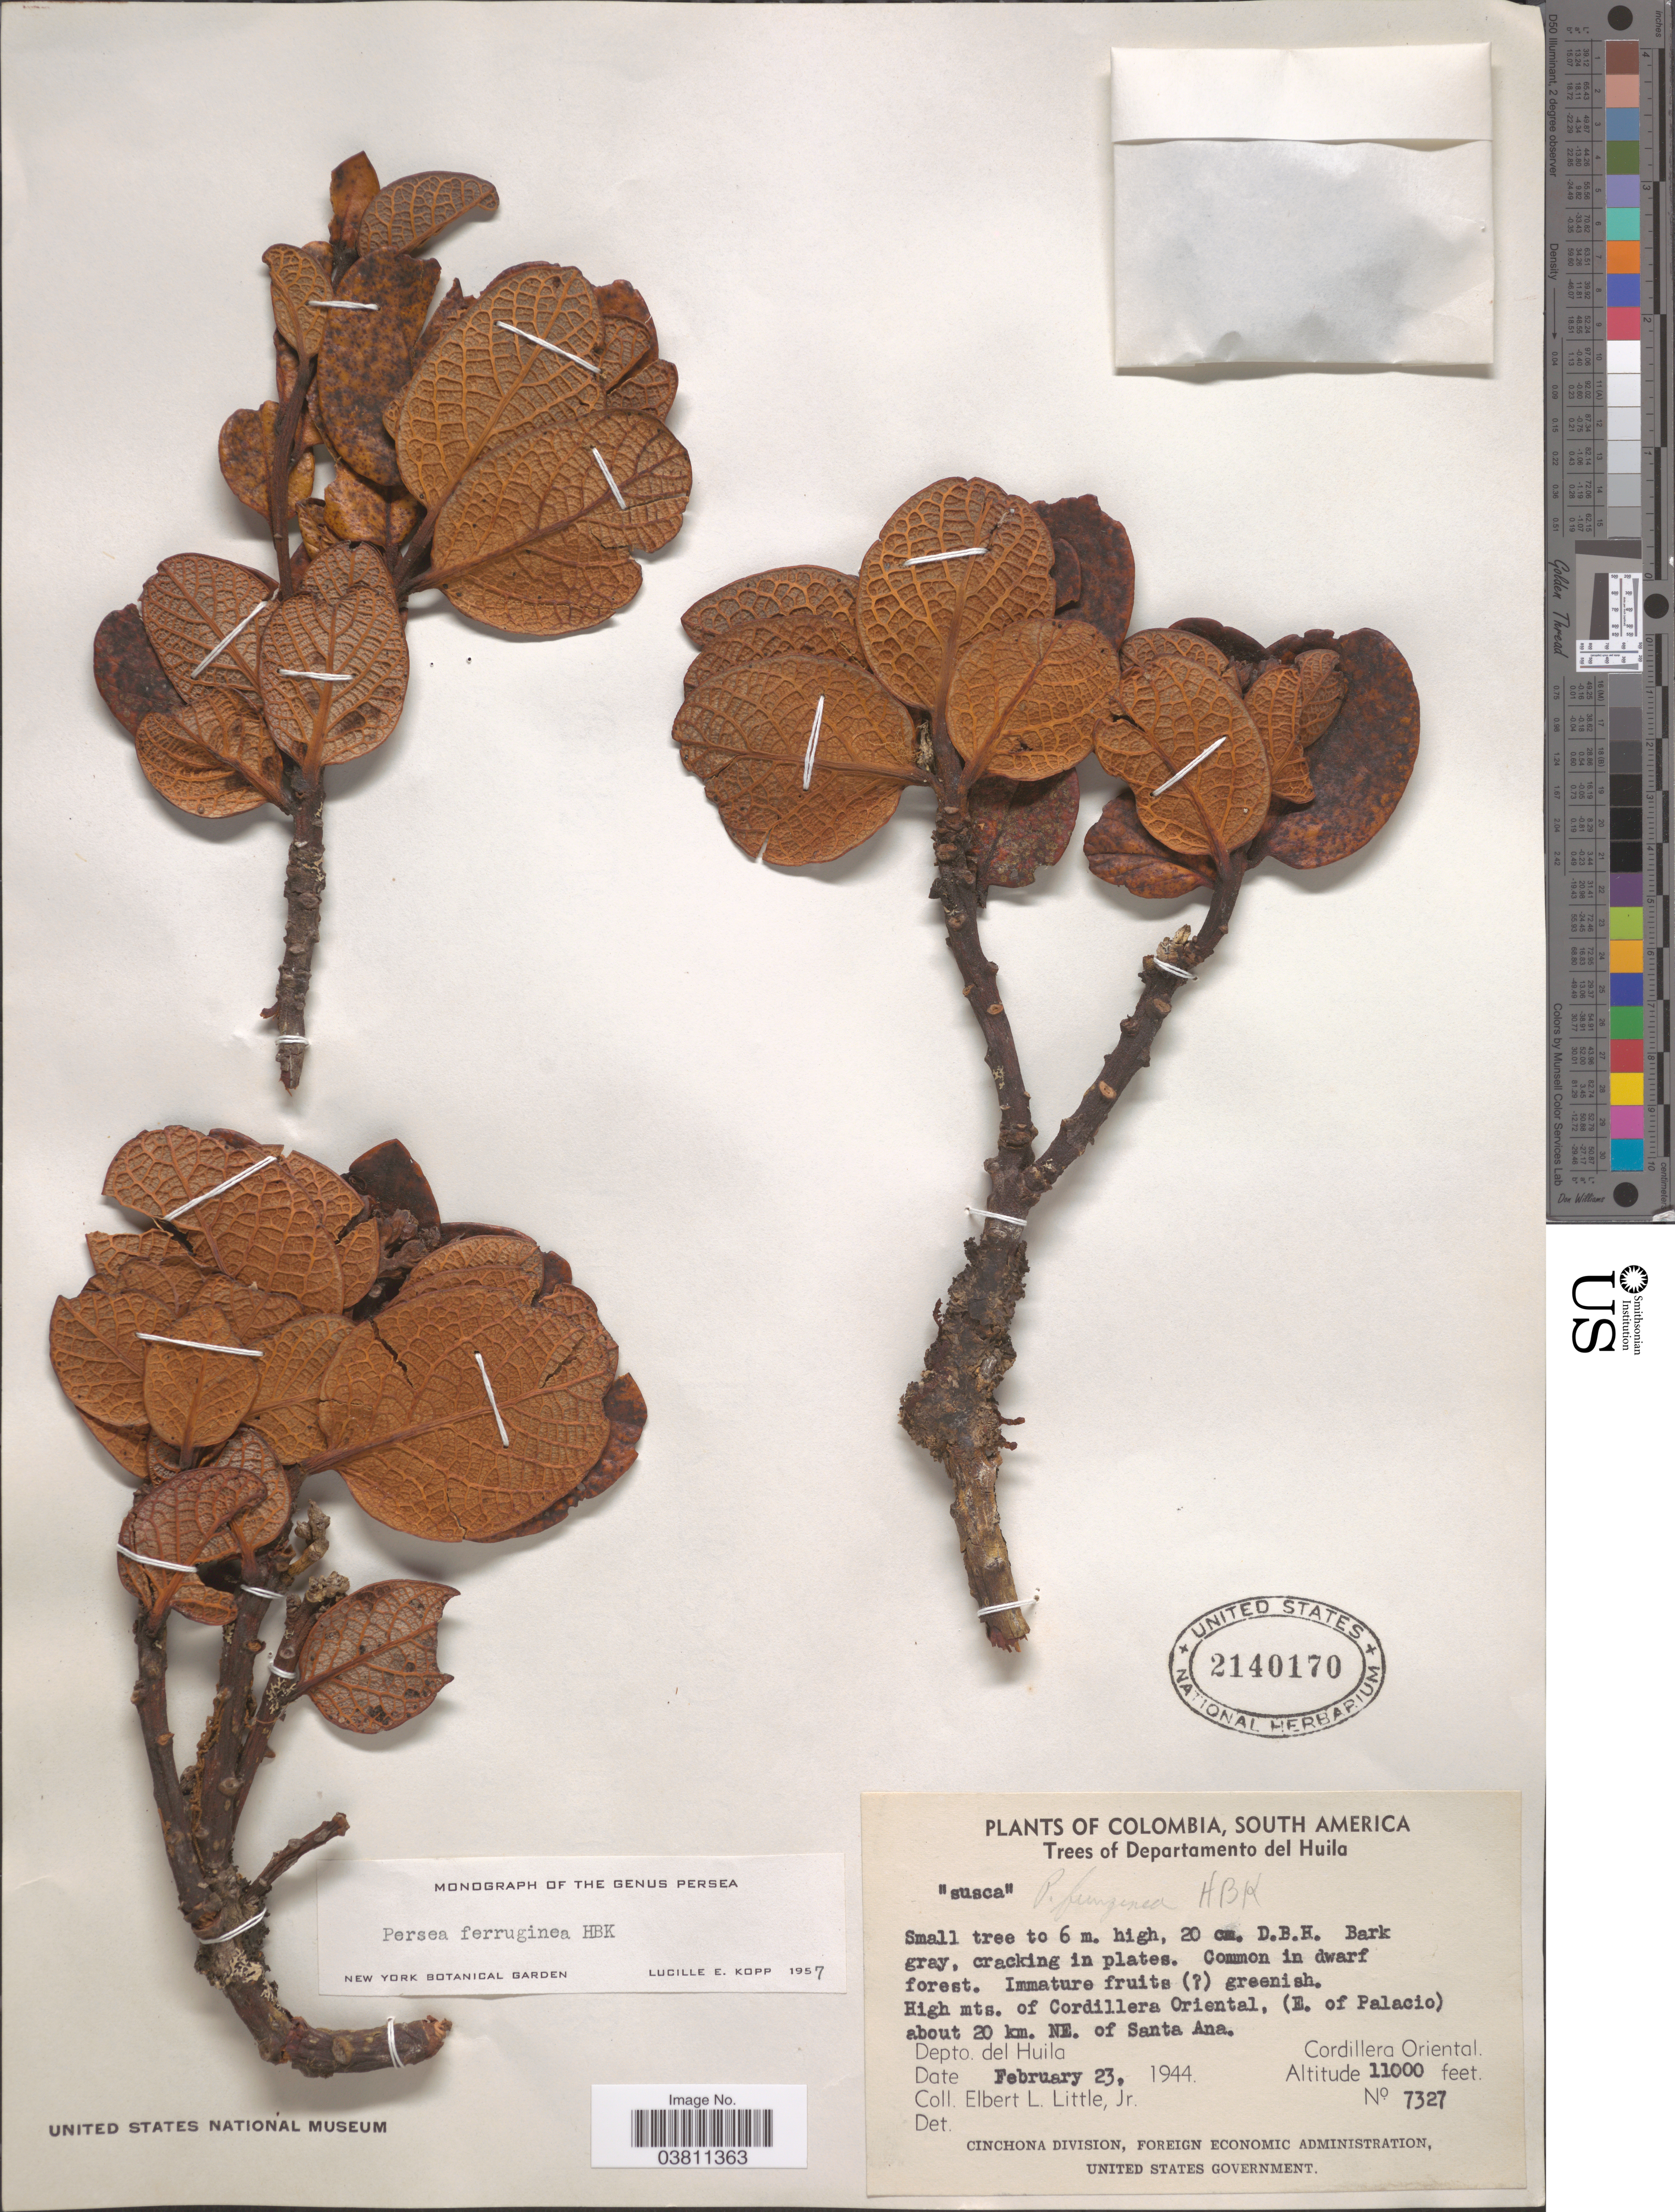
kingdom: Plantae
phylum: Tracheophyta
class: Magnoliopsida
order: Laurales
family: Lauraceae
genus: Persea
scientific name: Persea ferruginea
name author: Kunth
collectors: E. L. Little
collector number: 7327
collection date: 1944-02-23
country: Colombia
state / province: Huila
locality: Departamento del Huila. High mts. of Cordillera Oriental, (E. of Palacio) about 20 km. NE. of Santa Ana. Depto. del Huila. Cordillera Oriental.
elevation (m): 3353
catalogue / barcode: US 2140170